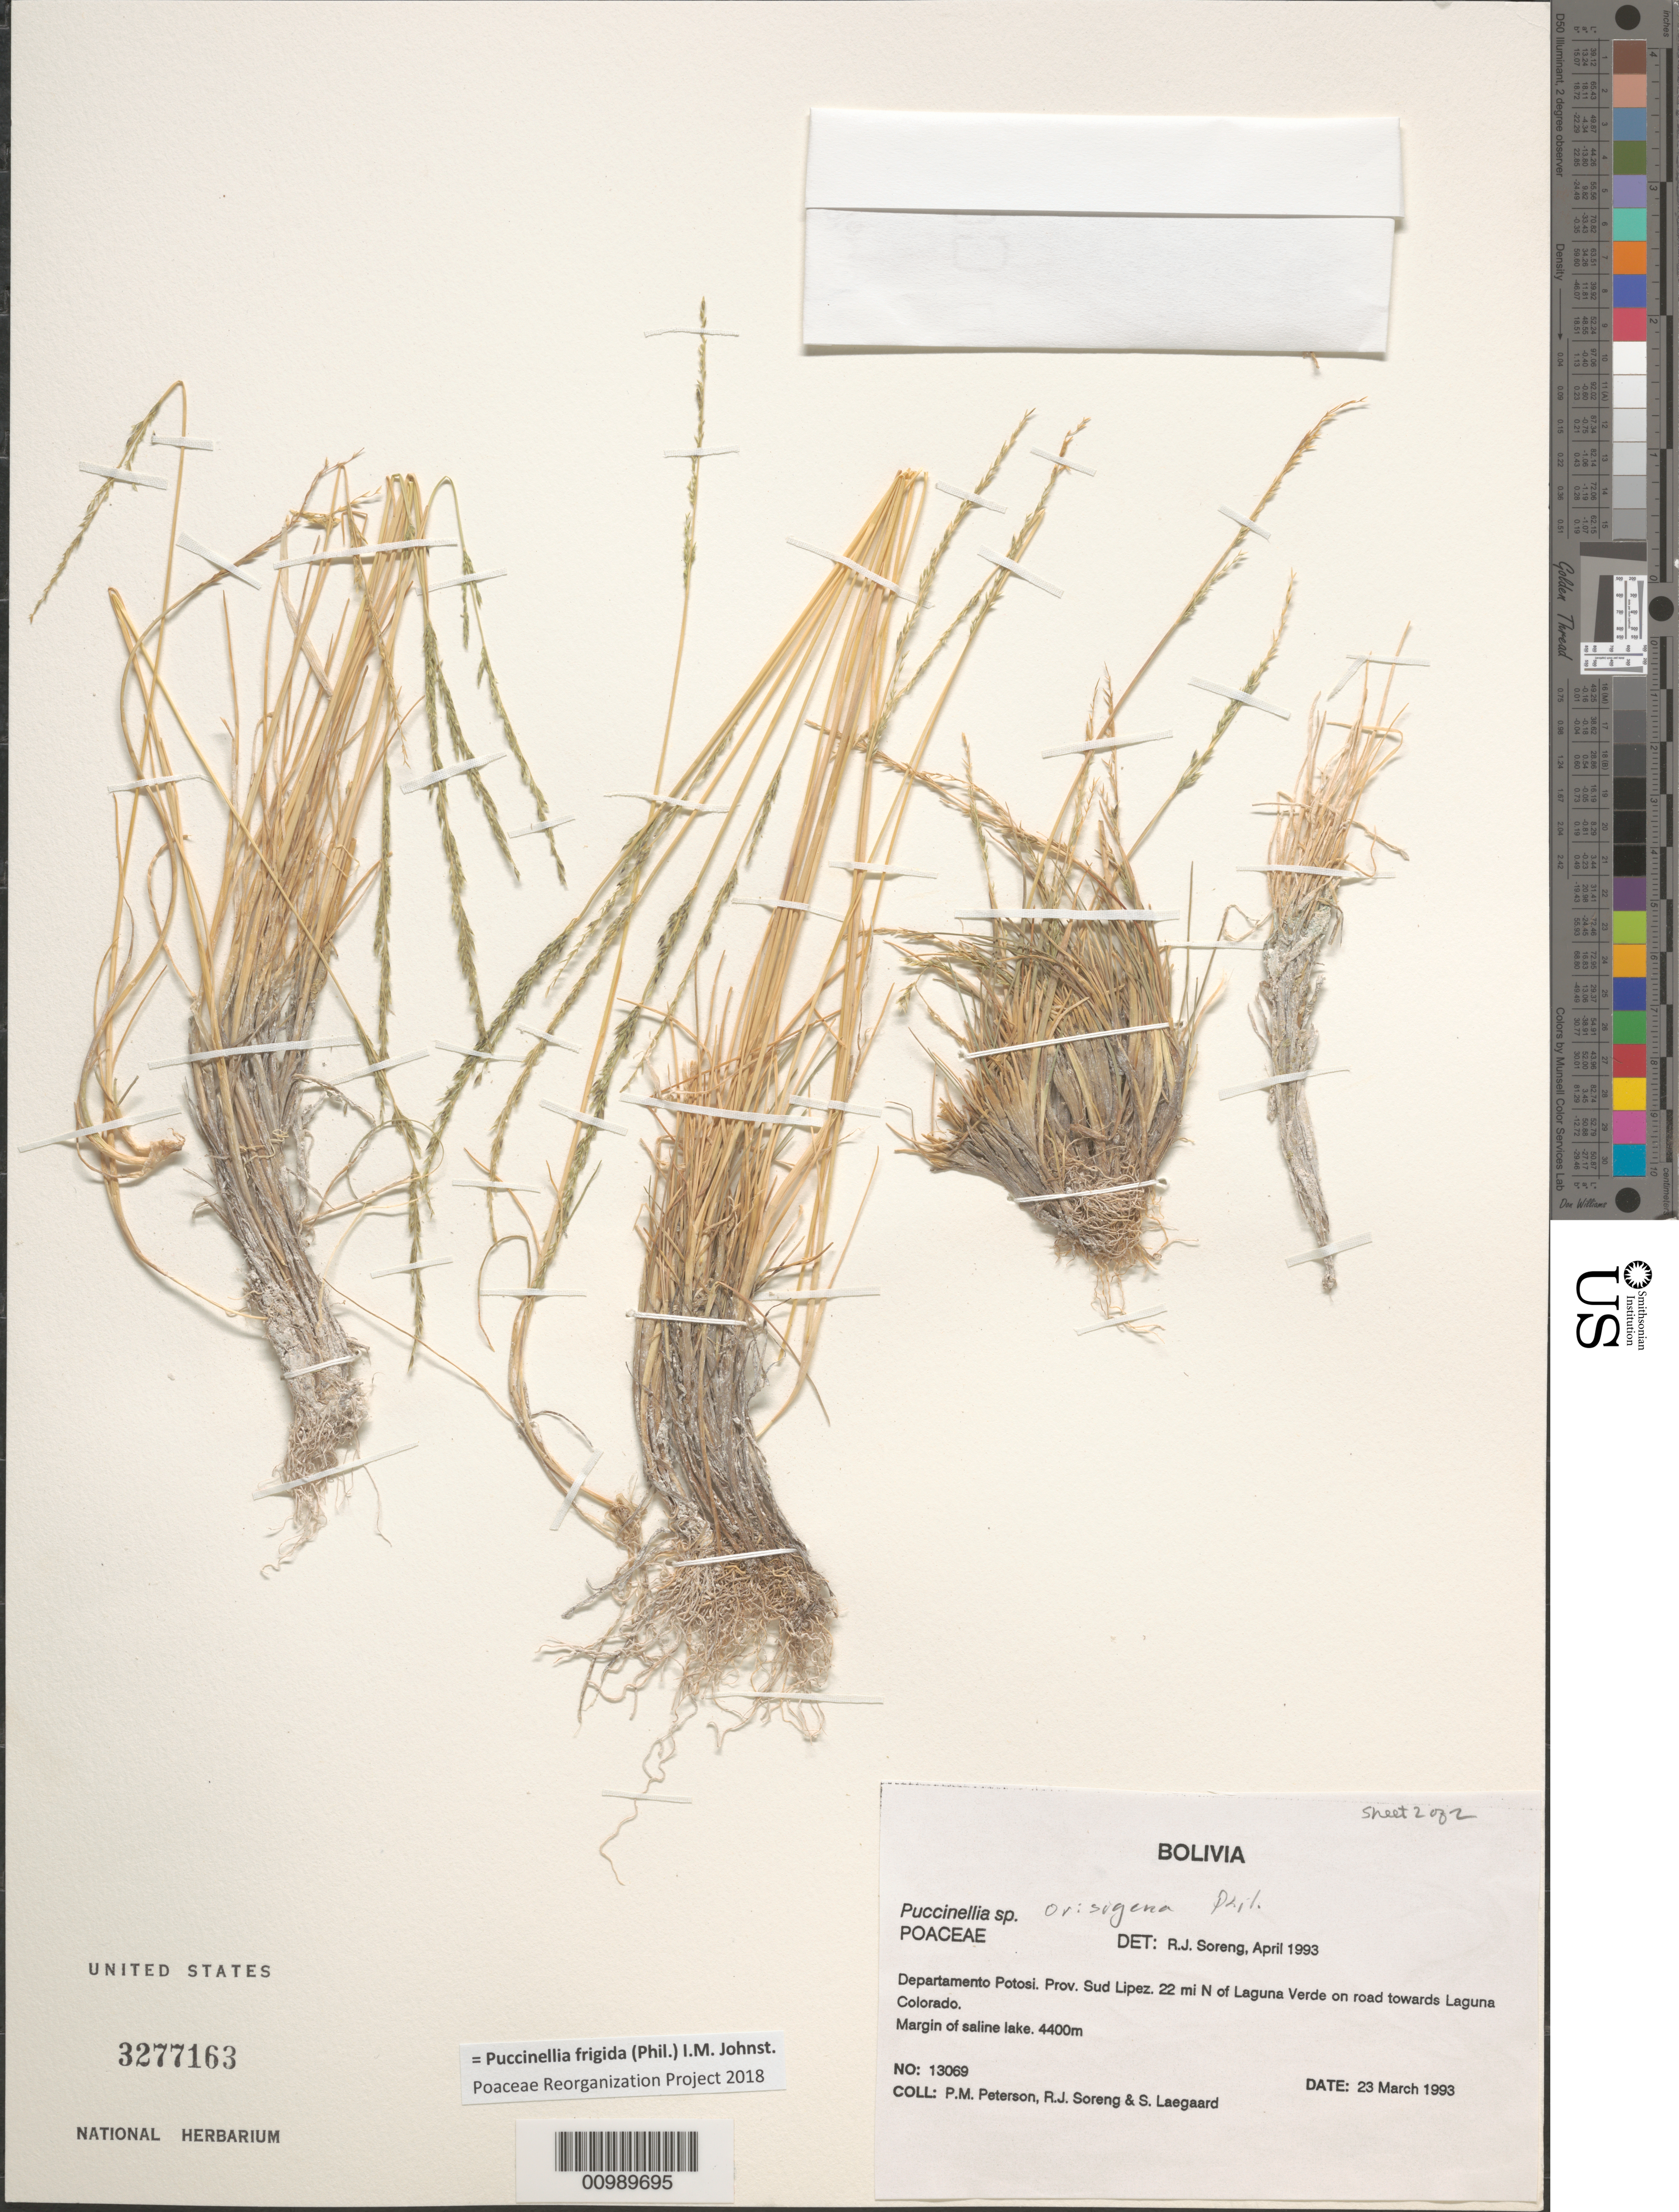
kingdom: Plantae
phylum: Tracheophyta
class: Liliopsida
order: Poales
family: Poaceae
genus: Puccinellia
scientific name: Puccinellia frigida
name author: (Phil.) I.M. Johnst.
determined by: Poaceae Reorganization Project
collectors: P. M. Peterson, R. J. Soreng & S. Lægaard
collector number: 13069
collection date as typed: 23 Mar 1993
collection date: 1993-03-23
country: Bolivia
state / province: Potosi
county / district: Sud Lipez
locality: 22 mi N of Laguna Verde on road towards Laguna Colorado.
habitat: Margin of saline lake.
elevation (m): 4400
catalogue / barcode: US 3277163